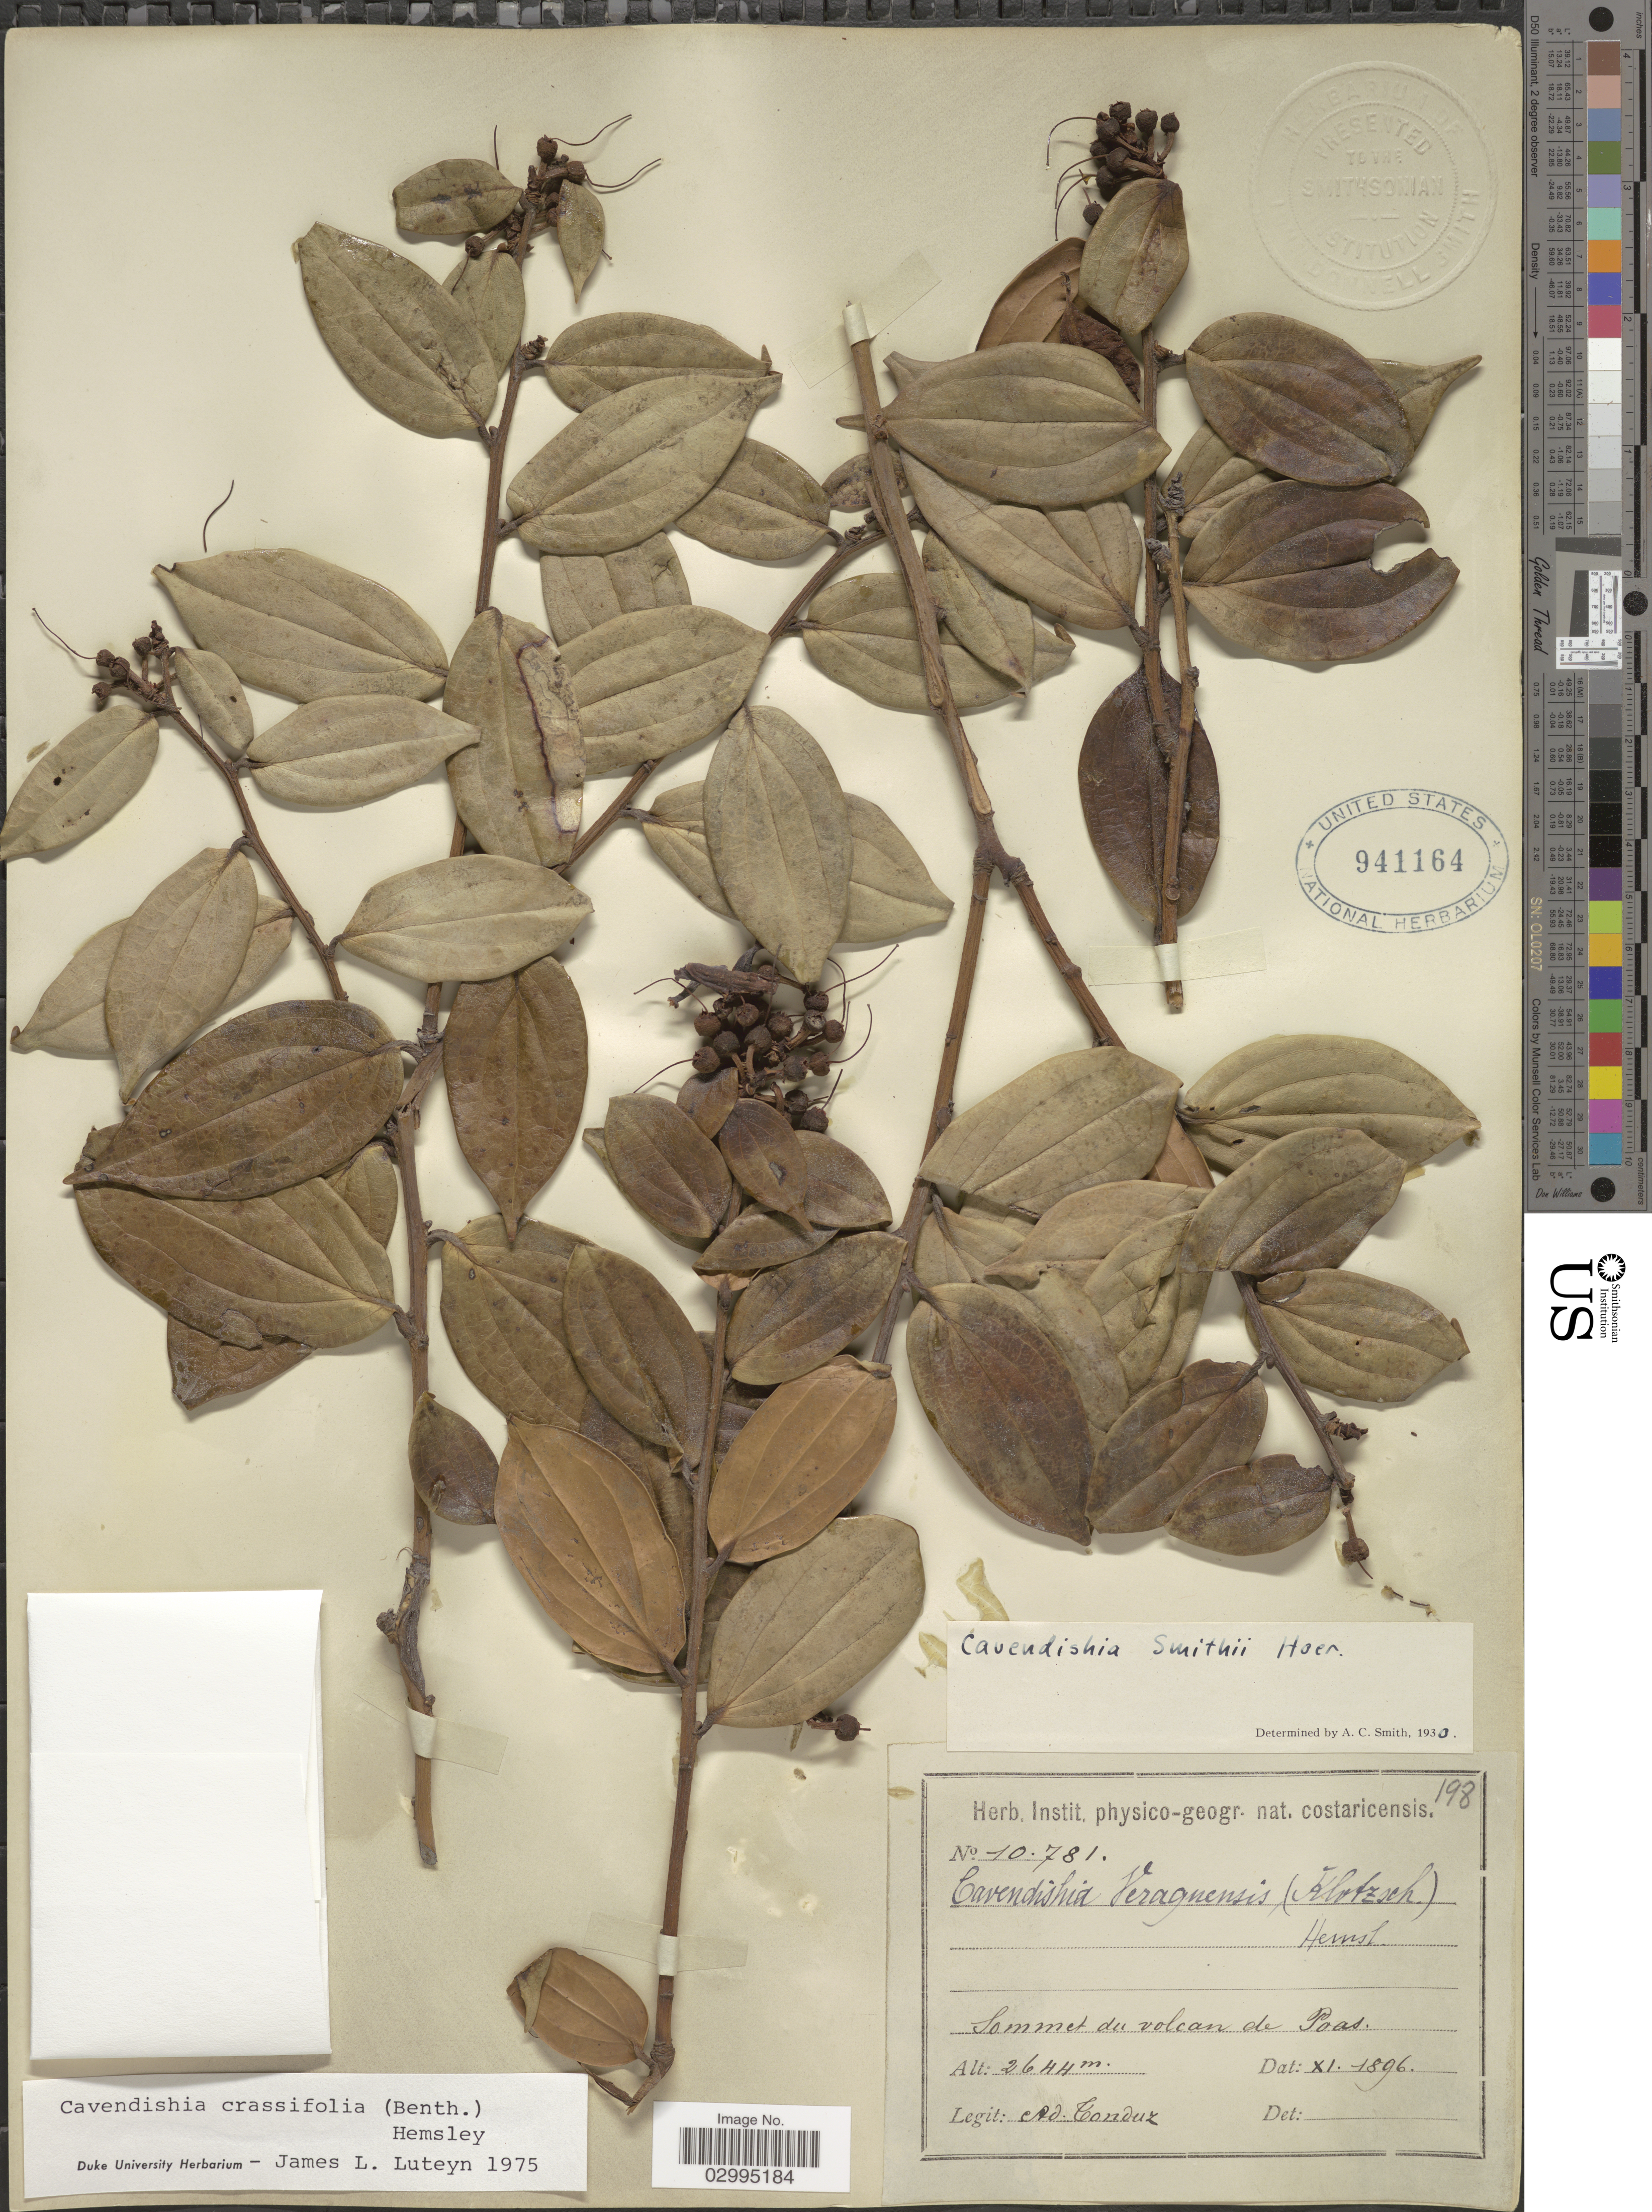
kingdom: Plantae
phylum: Tracheophyta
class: Magnoliopsida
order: Ericales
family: Ericaceae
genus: Cavendishia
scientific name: Cavendishia crassifolia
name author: (Benth.) Hemsl.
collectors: A. Tonduz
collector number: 10781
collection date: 1896-11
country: Costa Rica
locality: Sommet du volcan de Poas.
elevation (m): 2644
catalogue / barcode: US 941164